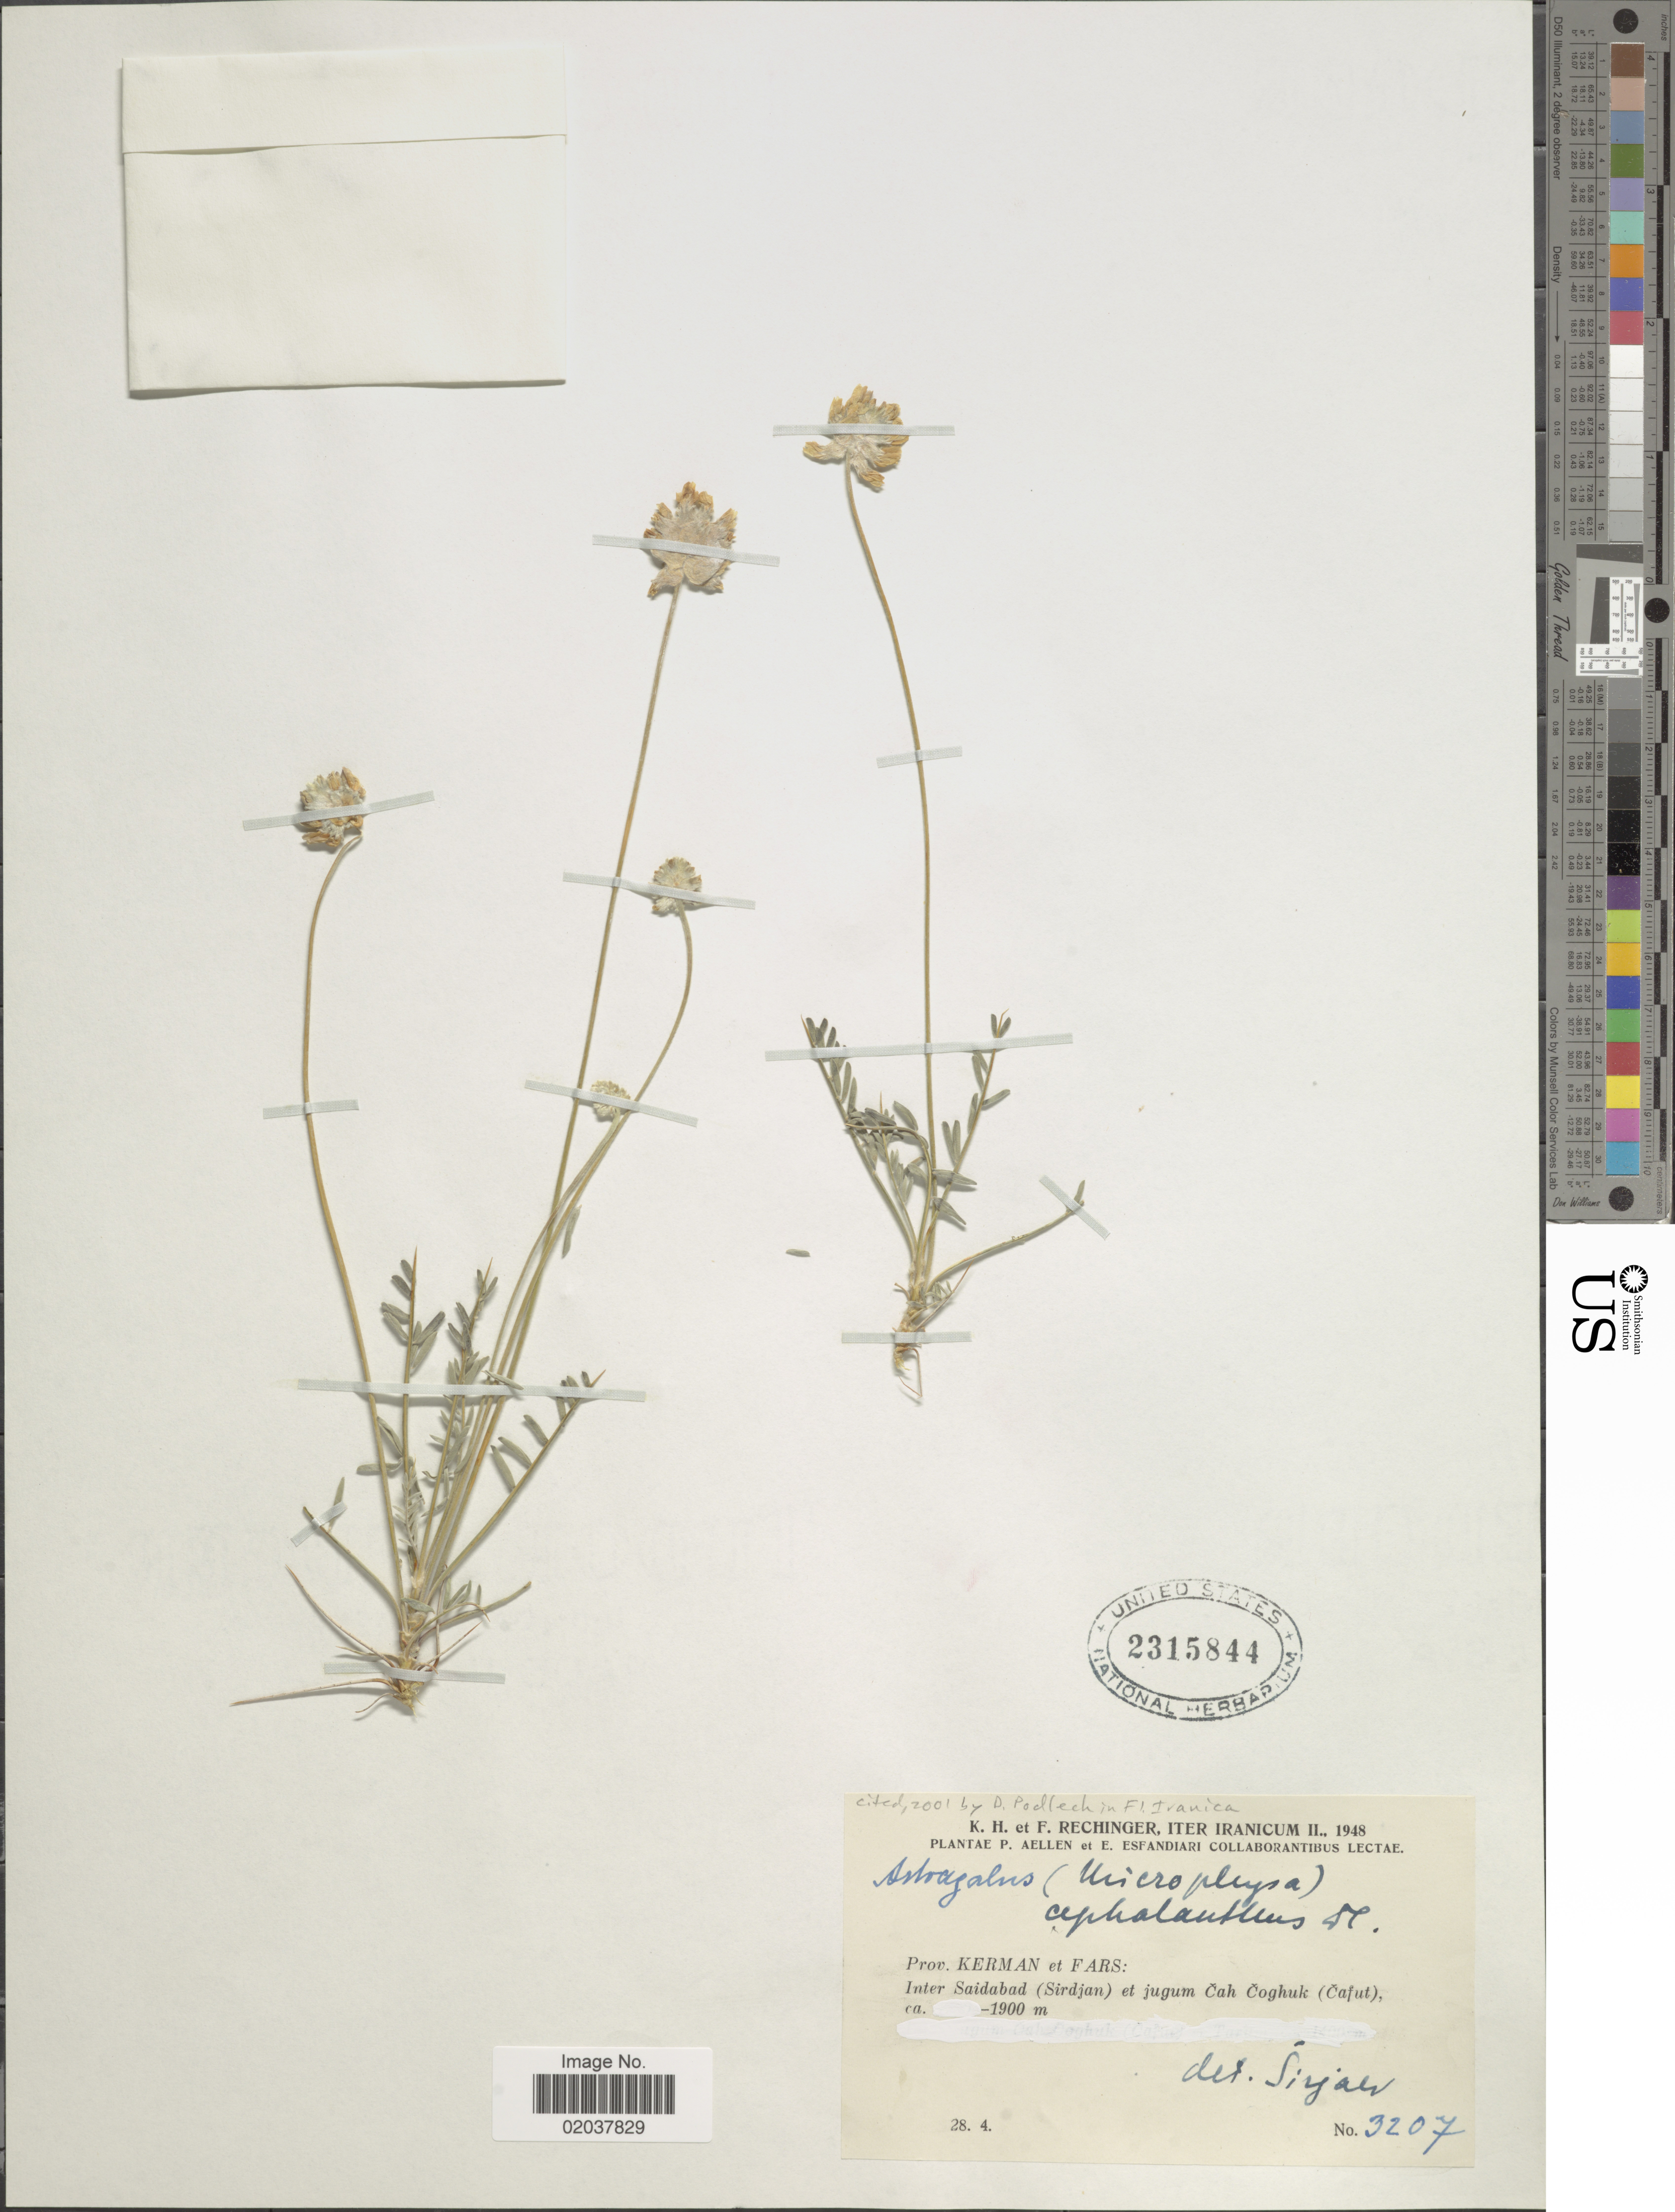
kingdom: Plantae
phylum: Tracheophyta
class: Magnoliopsida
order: Fabales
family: Fabaceae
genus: Astragalus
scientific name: Astragalus cephalanthus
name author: DC.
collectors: K. H. Rechinger & F. Rechinger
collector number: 3207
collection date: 1948-04-28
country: Iran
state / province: Kerman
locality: Prov. Kerman et Fars, inter Saidabad (Sirdjan) et jugum Cah Coghuk (Cafut)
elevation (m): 1900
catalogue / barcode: US 2315844